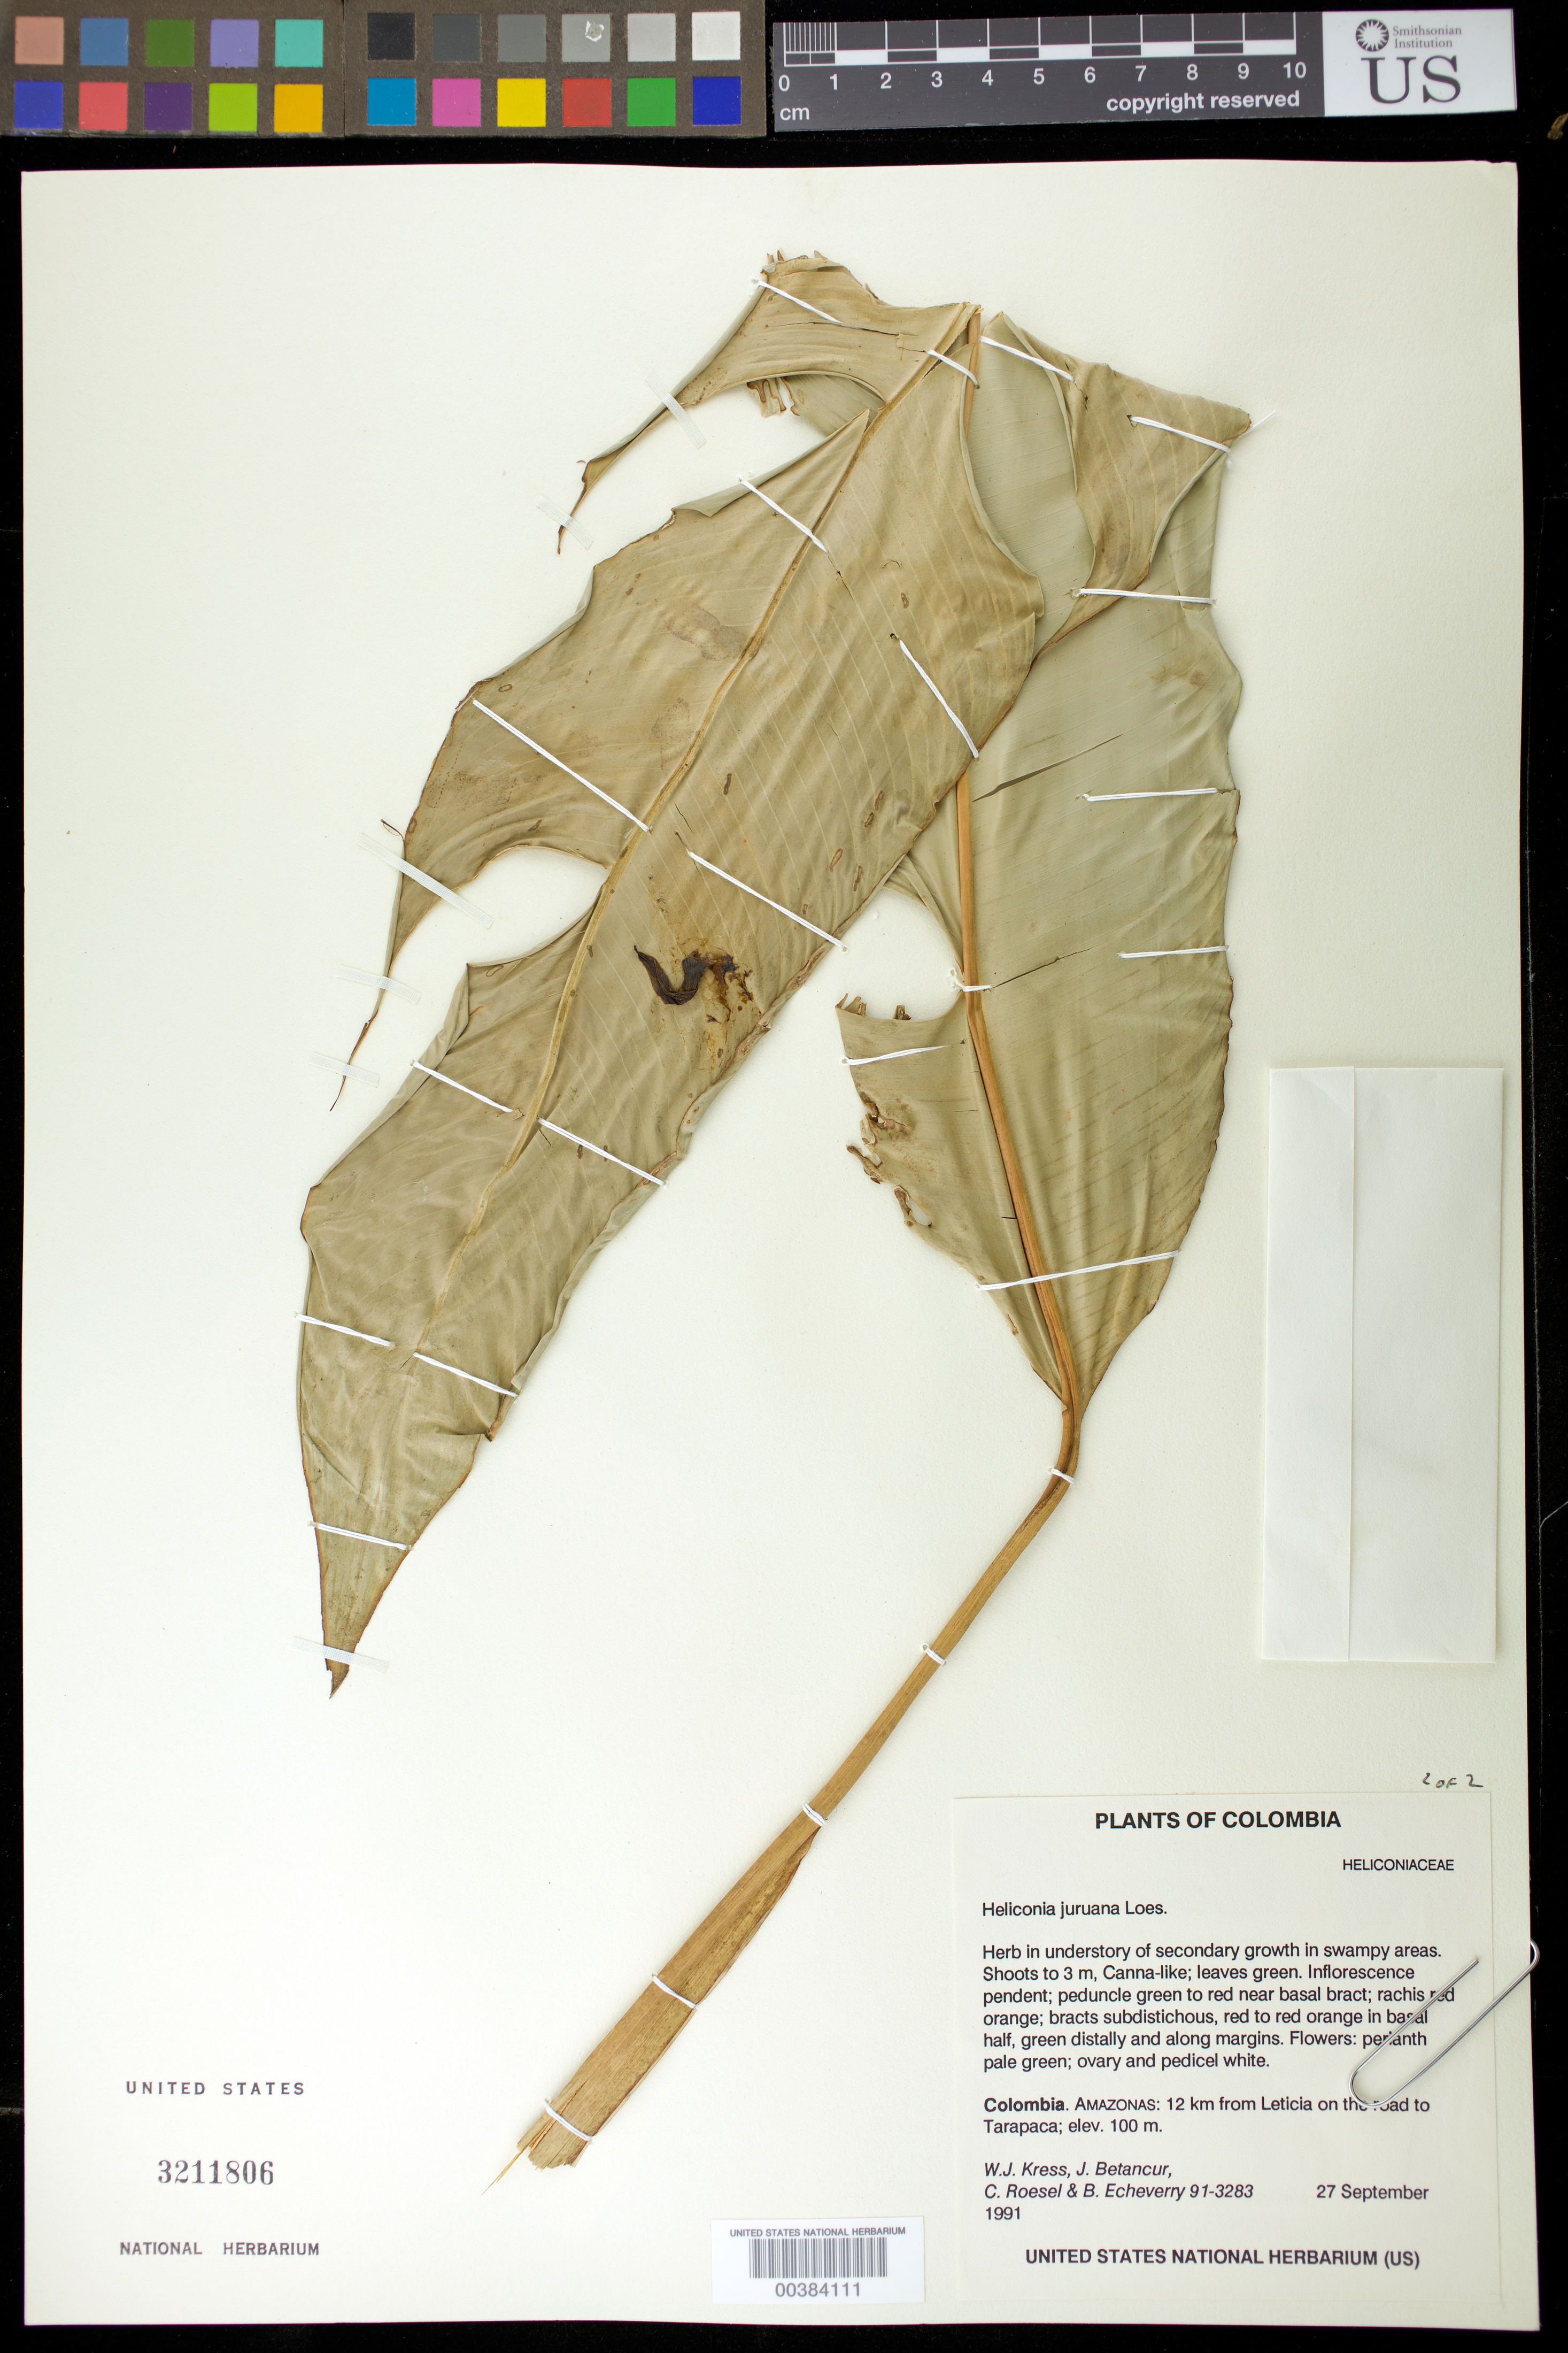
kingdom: Plantae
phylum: Tracheophyta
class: Liliopsida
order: Zingiberales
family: Heliconiaceae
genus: Heliconia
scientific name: Heliconia juruana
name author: Loes.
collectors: W. J. Kress, J. C. Betancur, C. S. Roesel & B. Echeverry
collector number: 91-3283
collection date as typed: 27 Sep 1991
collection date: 1991-09-27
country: Colombia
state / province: Amazônas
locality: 12 km from Leticia on the road to Tarapacá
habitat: Understory of secondary growth in swampy areas.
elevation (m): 100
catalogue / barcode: US 3211806